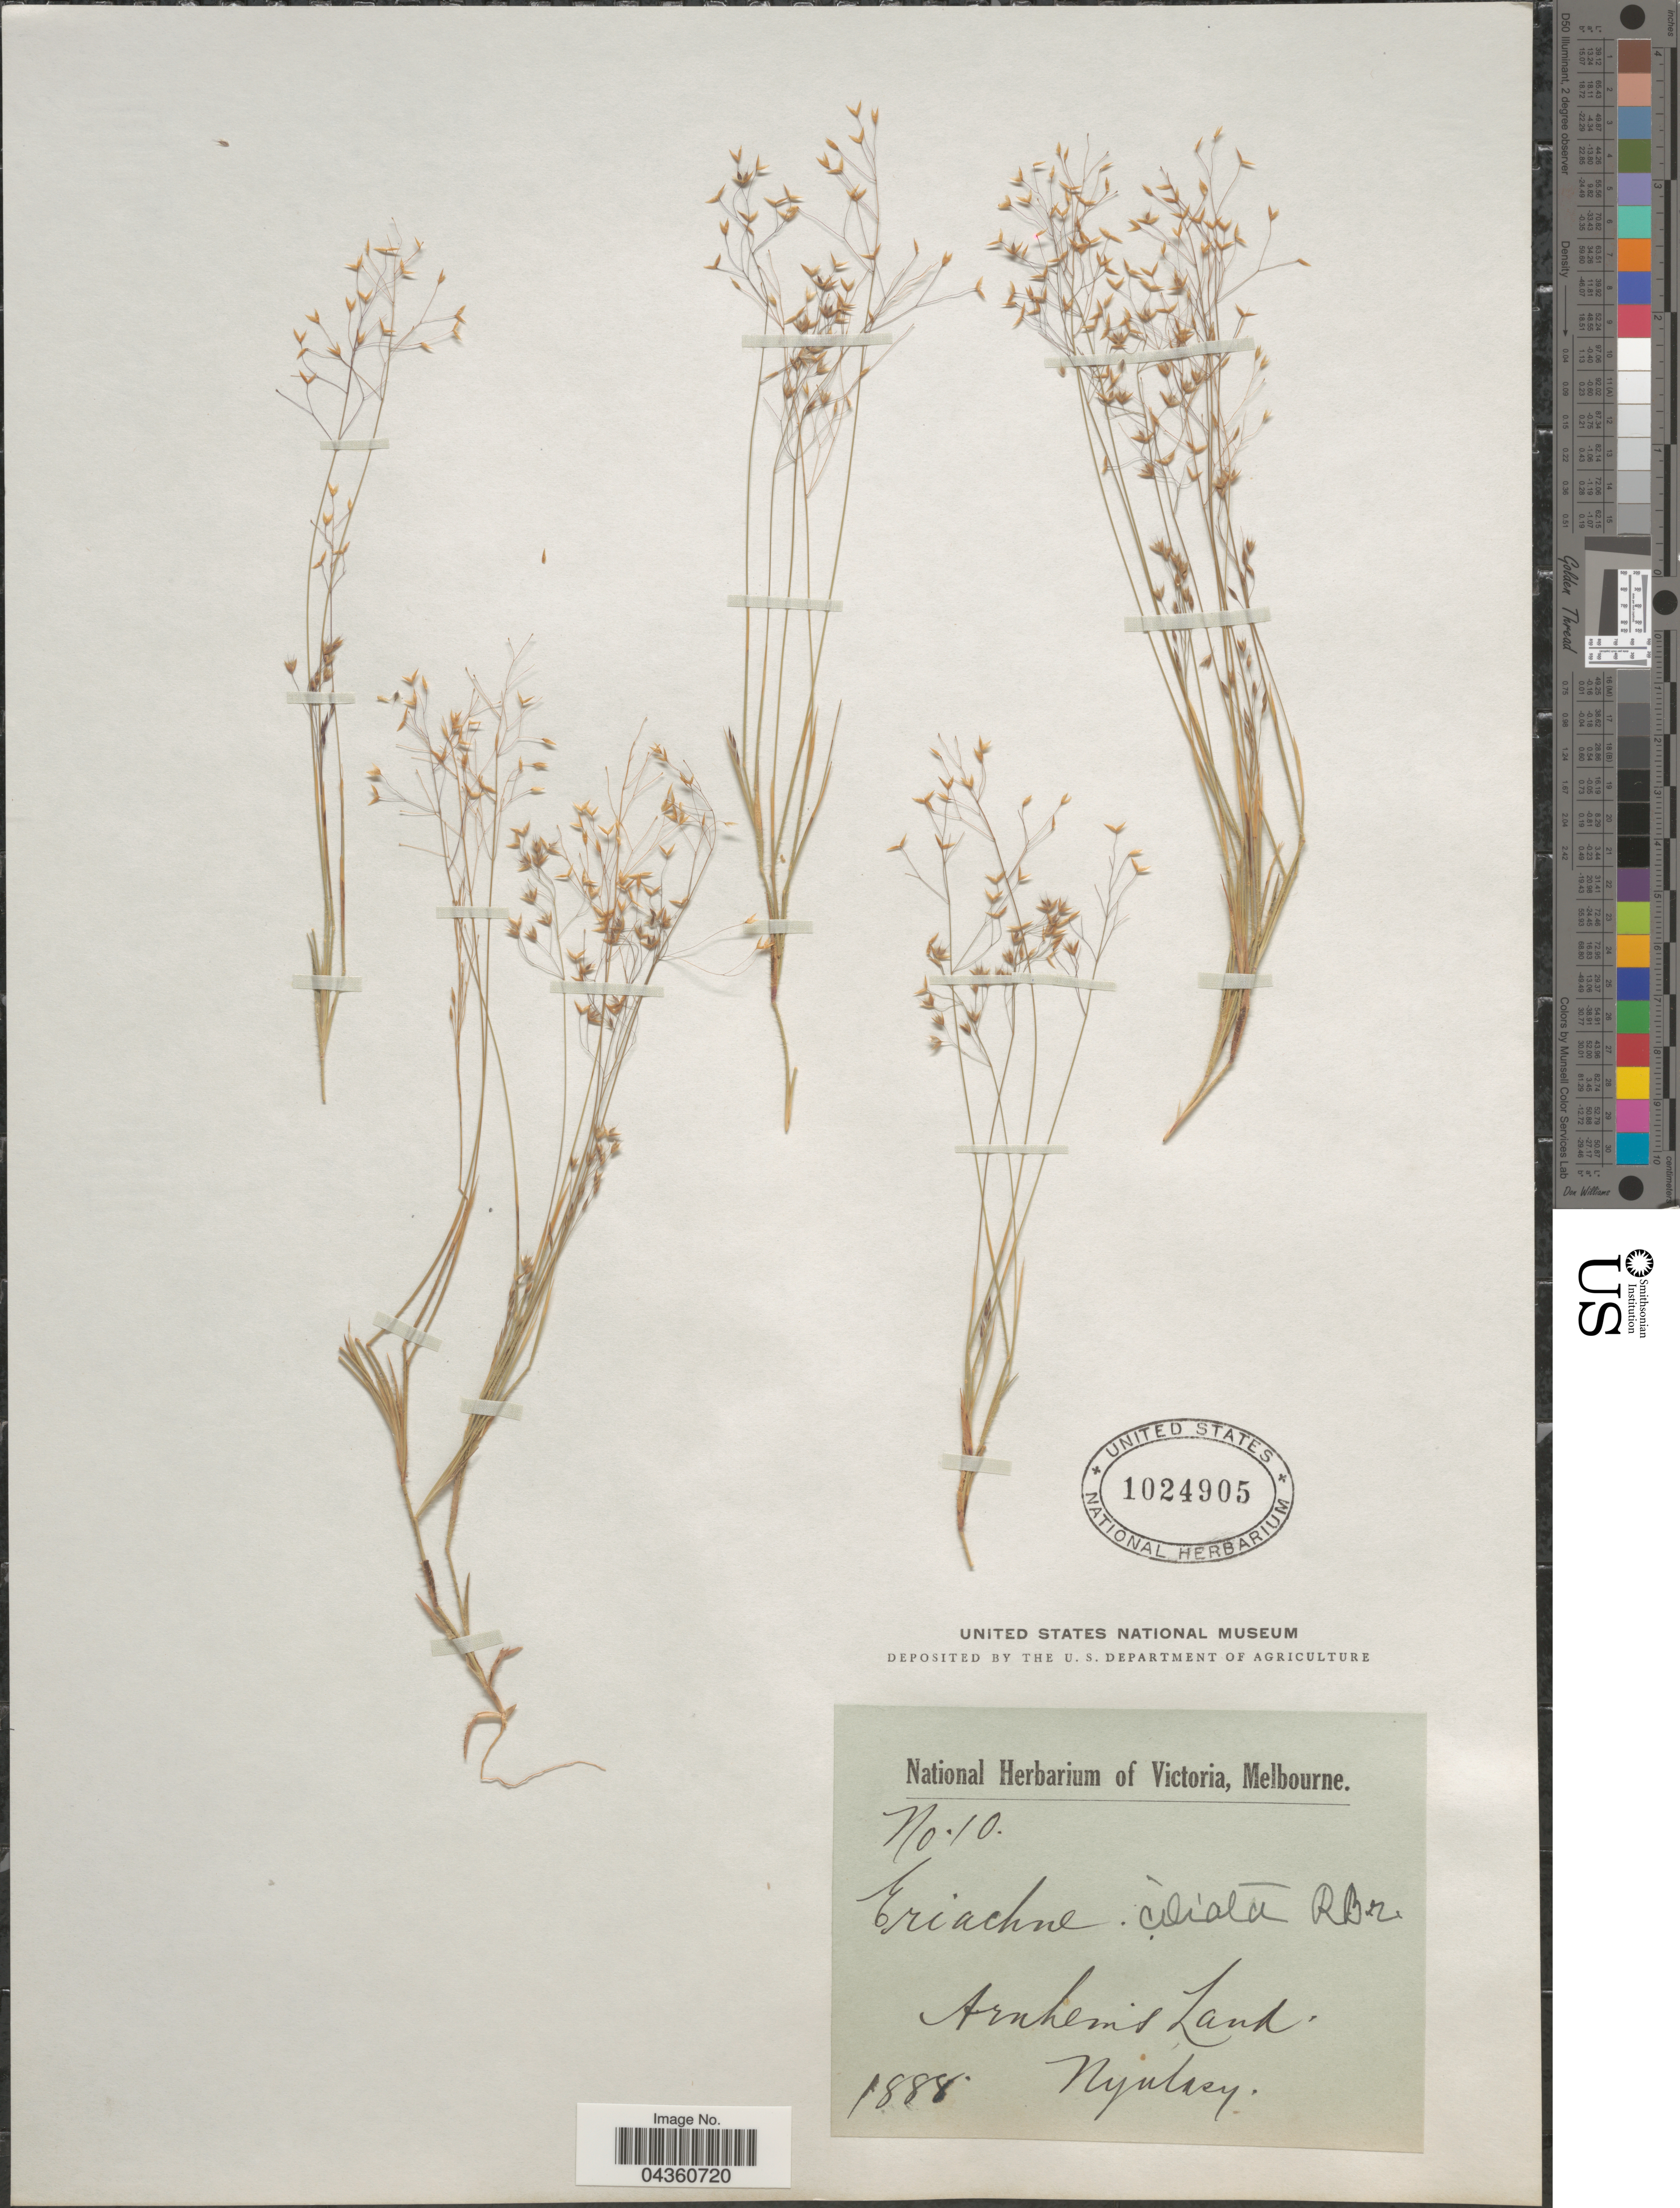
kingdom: Plantae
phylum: Tracheophyta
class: Liliopsida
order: Poales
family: Poaceae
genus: Eriachne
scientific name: Eriachne ciliata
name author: R. Br.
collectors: Nyntasy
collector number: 10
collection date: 1888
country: Australia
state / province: Northern Territory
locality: Arnhem's Land.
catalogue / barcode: US 1024905